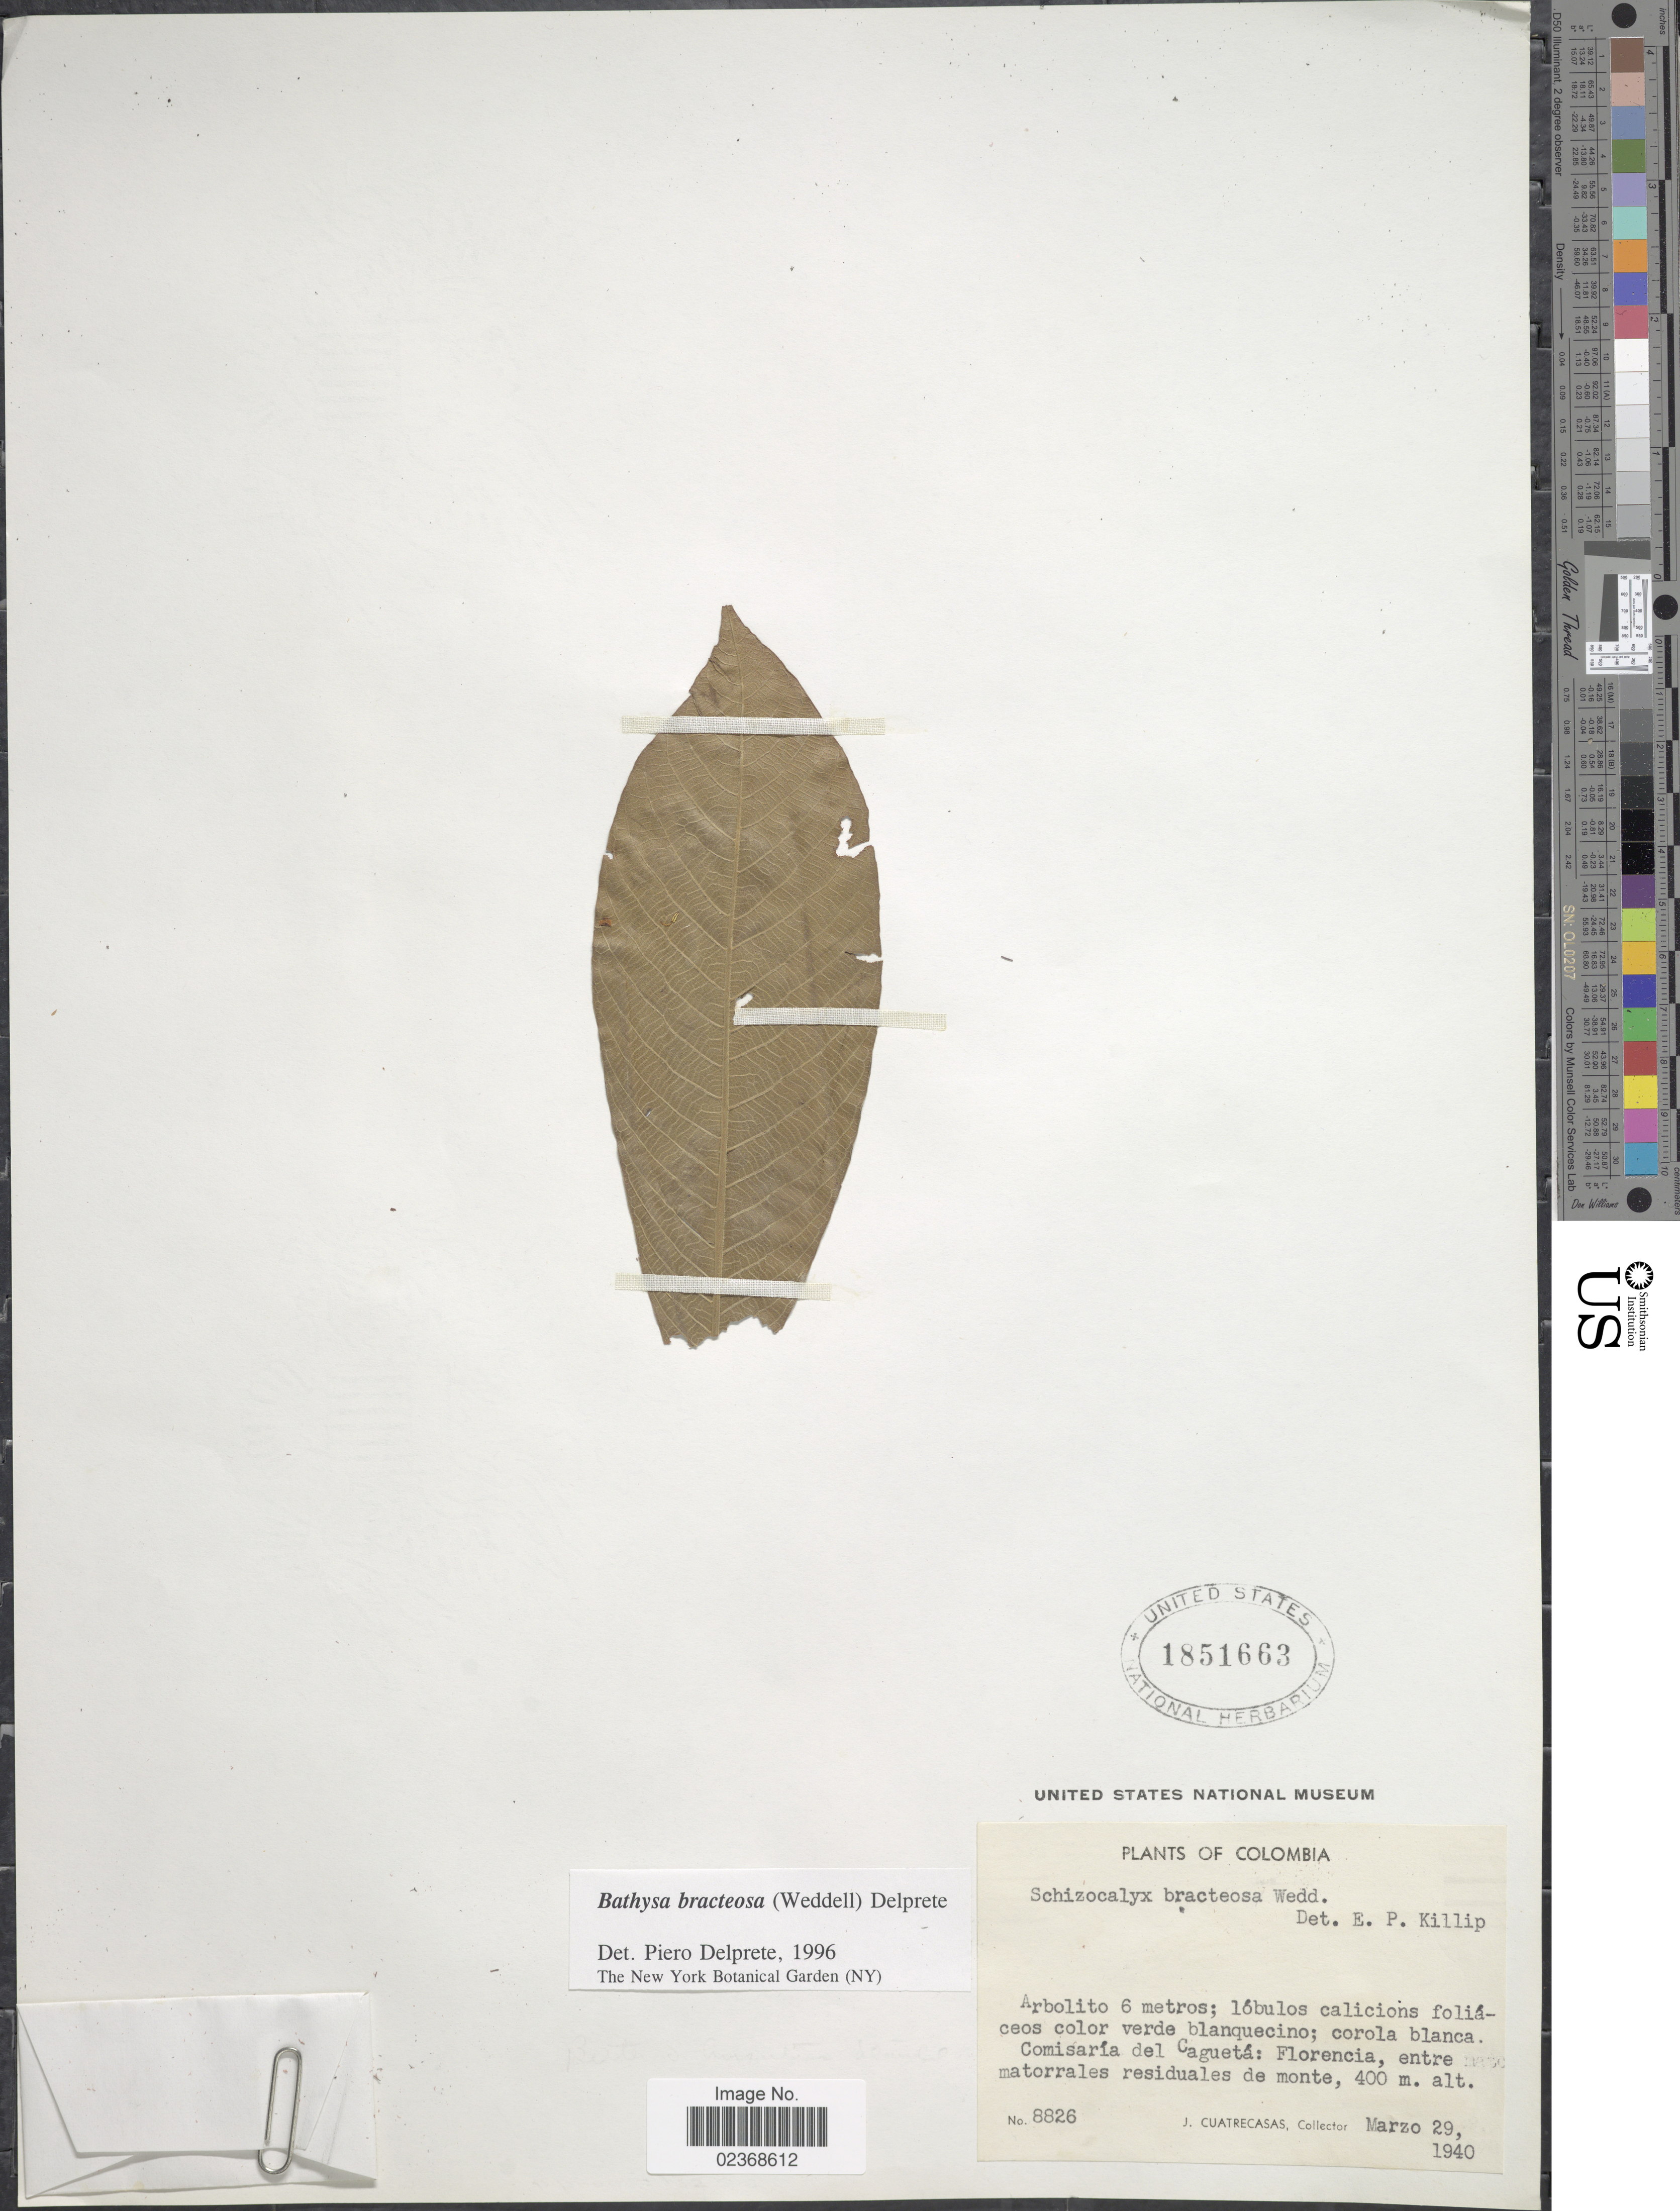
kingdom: Plantae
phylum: Tracheophyta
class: Magnoliopsida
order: Gentianales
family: Rubiaceae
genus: Schizocalyx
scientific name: Schizocalyx bracteosus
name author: Wedd.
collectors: J. Cuatrecasas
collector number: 8826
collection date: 1940-03-29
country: Colombia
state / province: Caquetá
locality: Comisaria del Caqueta: Florencia, entre matorrales residuales de monte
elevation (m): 400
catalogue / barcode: US 1851663